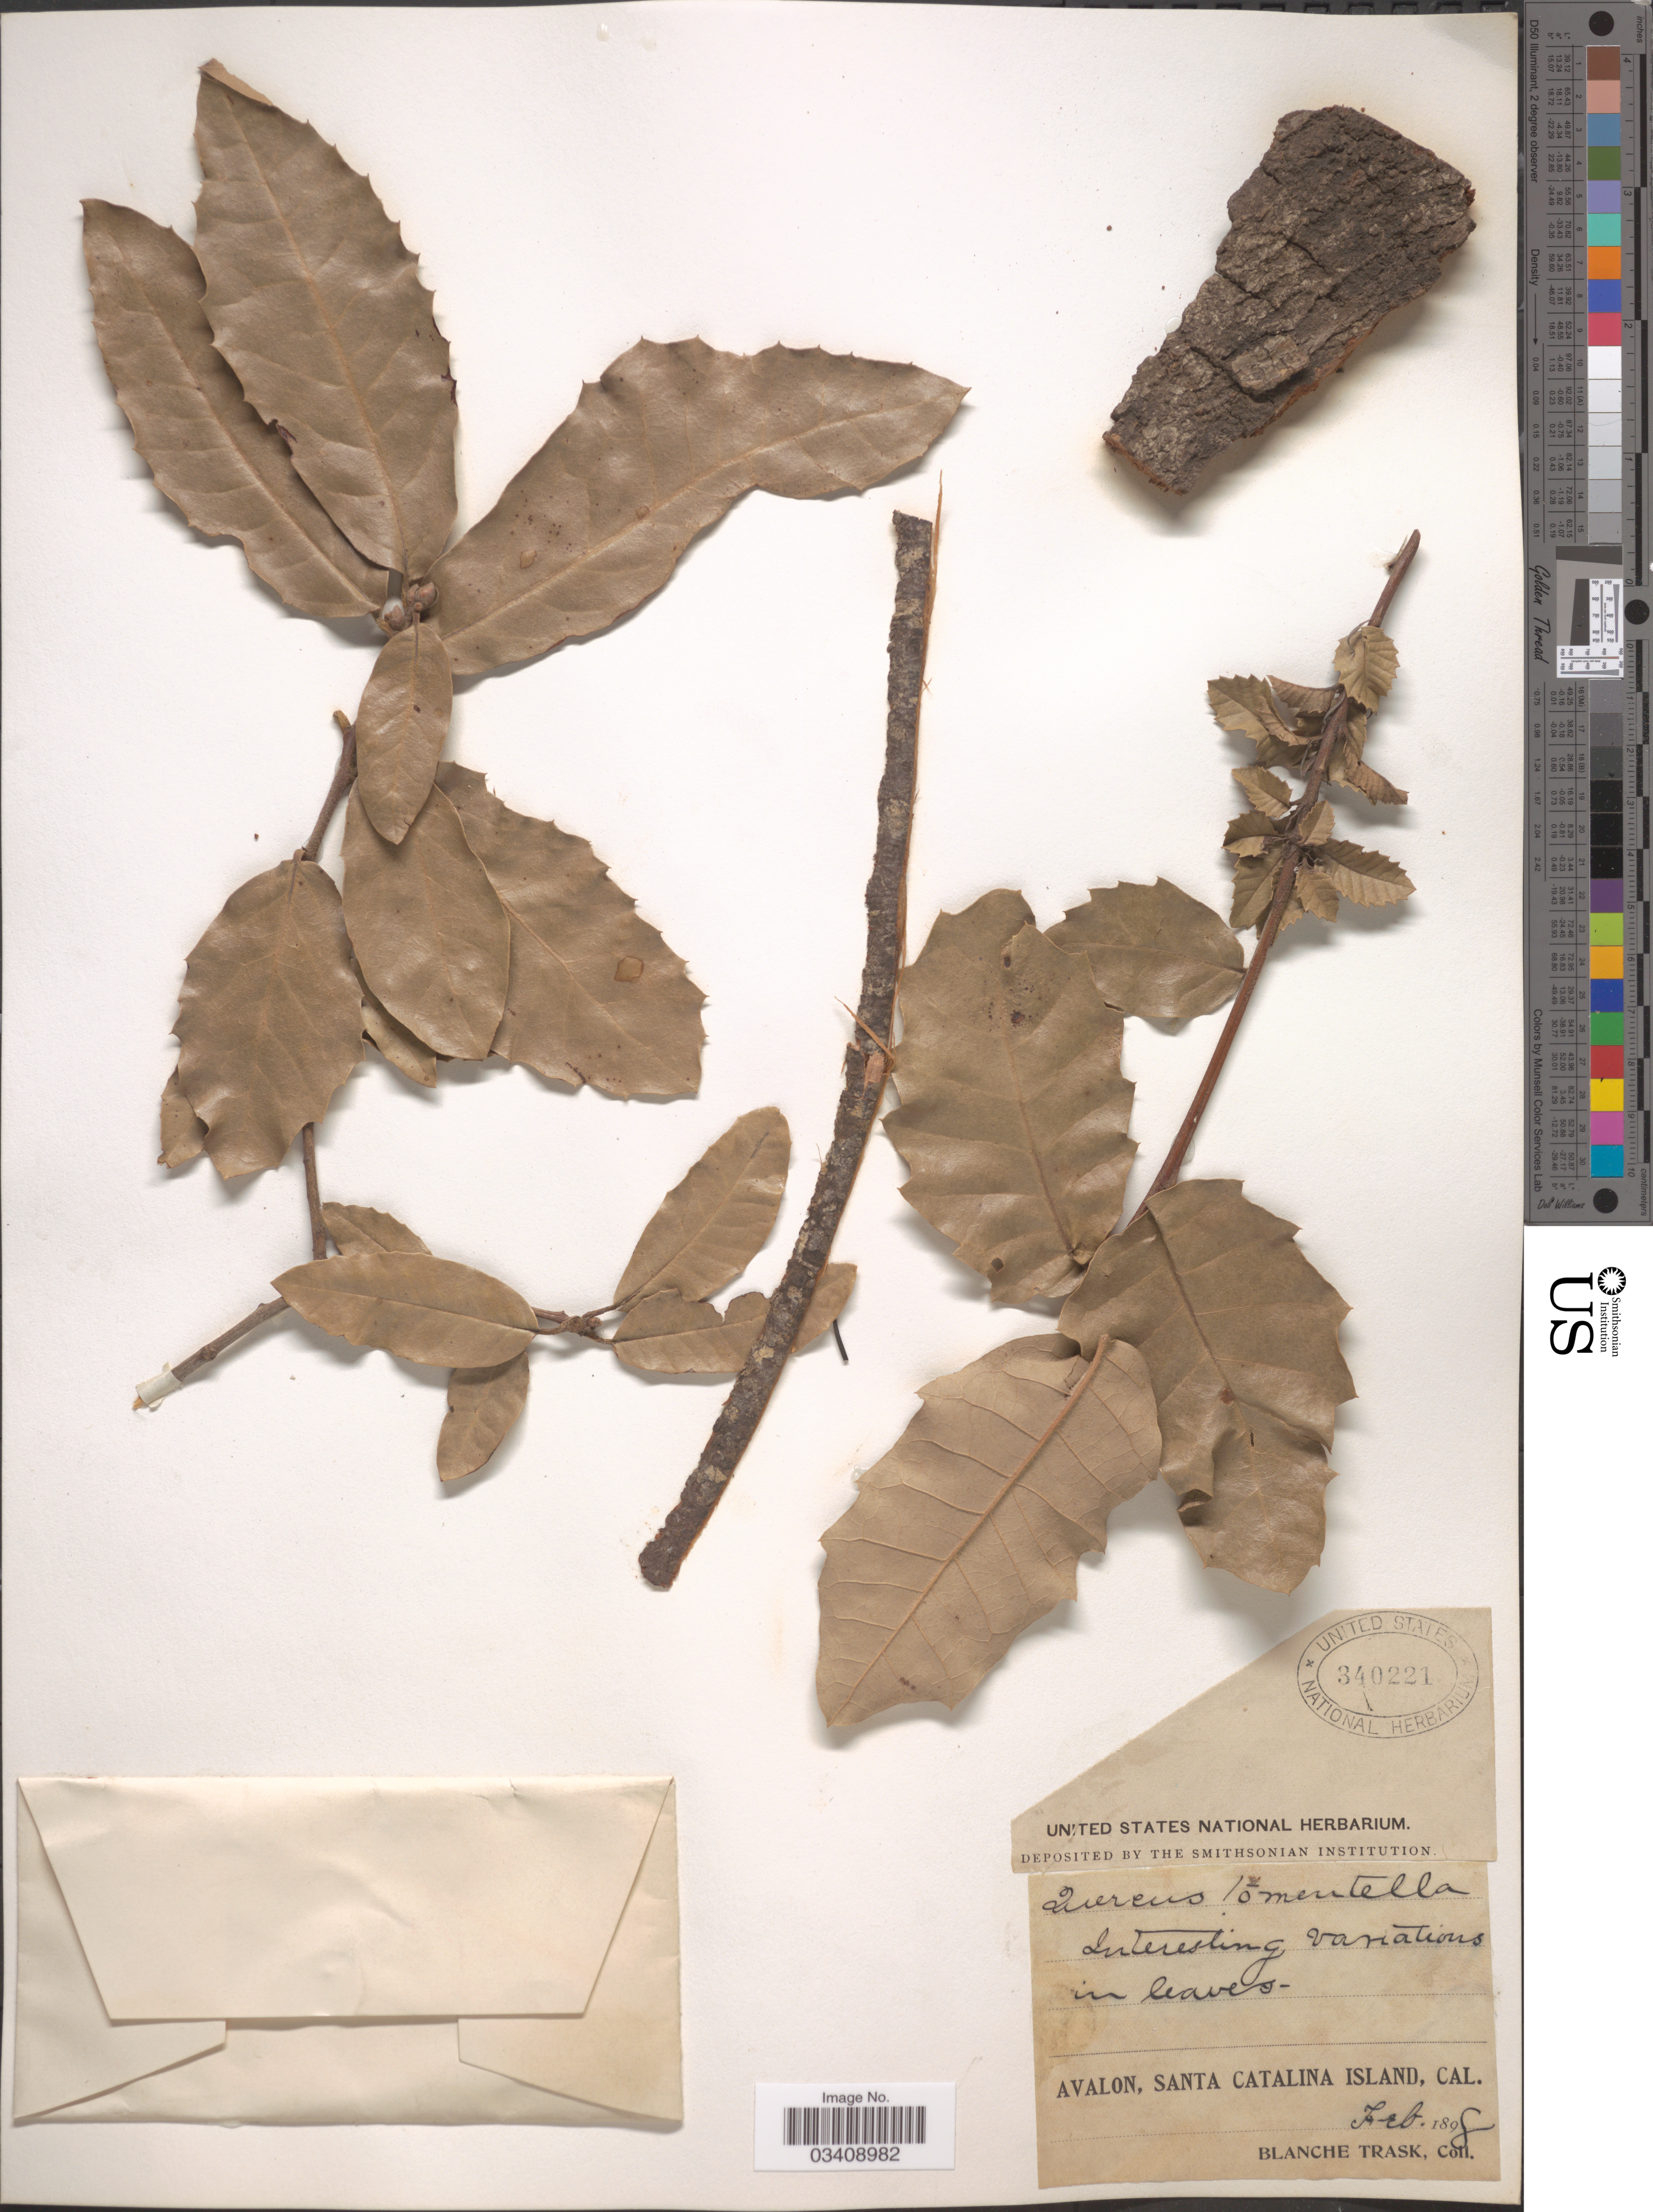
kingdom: Plantae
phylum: Tracheophyta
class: Magnoliopsida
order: Fagales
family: Fagaceae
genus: Quercus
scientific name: Quercus tomentella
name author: Engelm.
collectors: B. Trask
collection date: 1898-02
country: United States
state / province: California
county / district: Los Angeles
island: Santa Catalina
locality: Avalon, Santa Catalina Island.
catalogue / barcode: US 340221